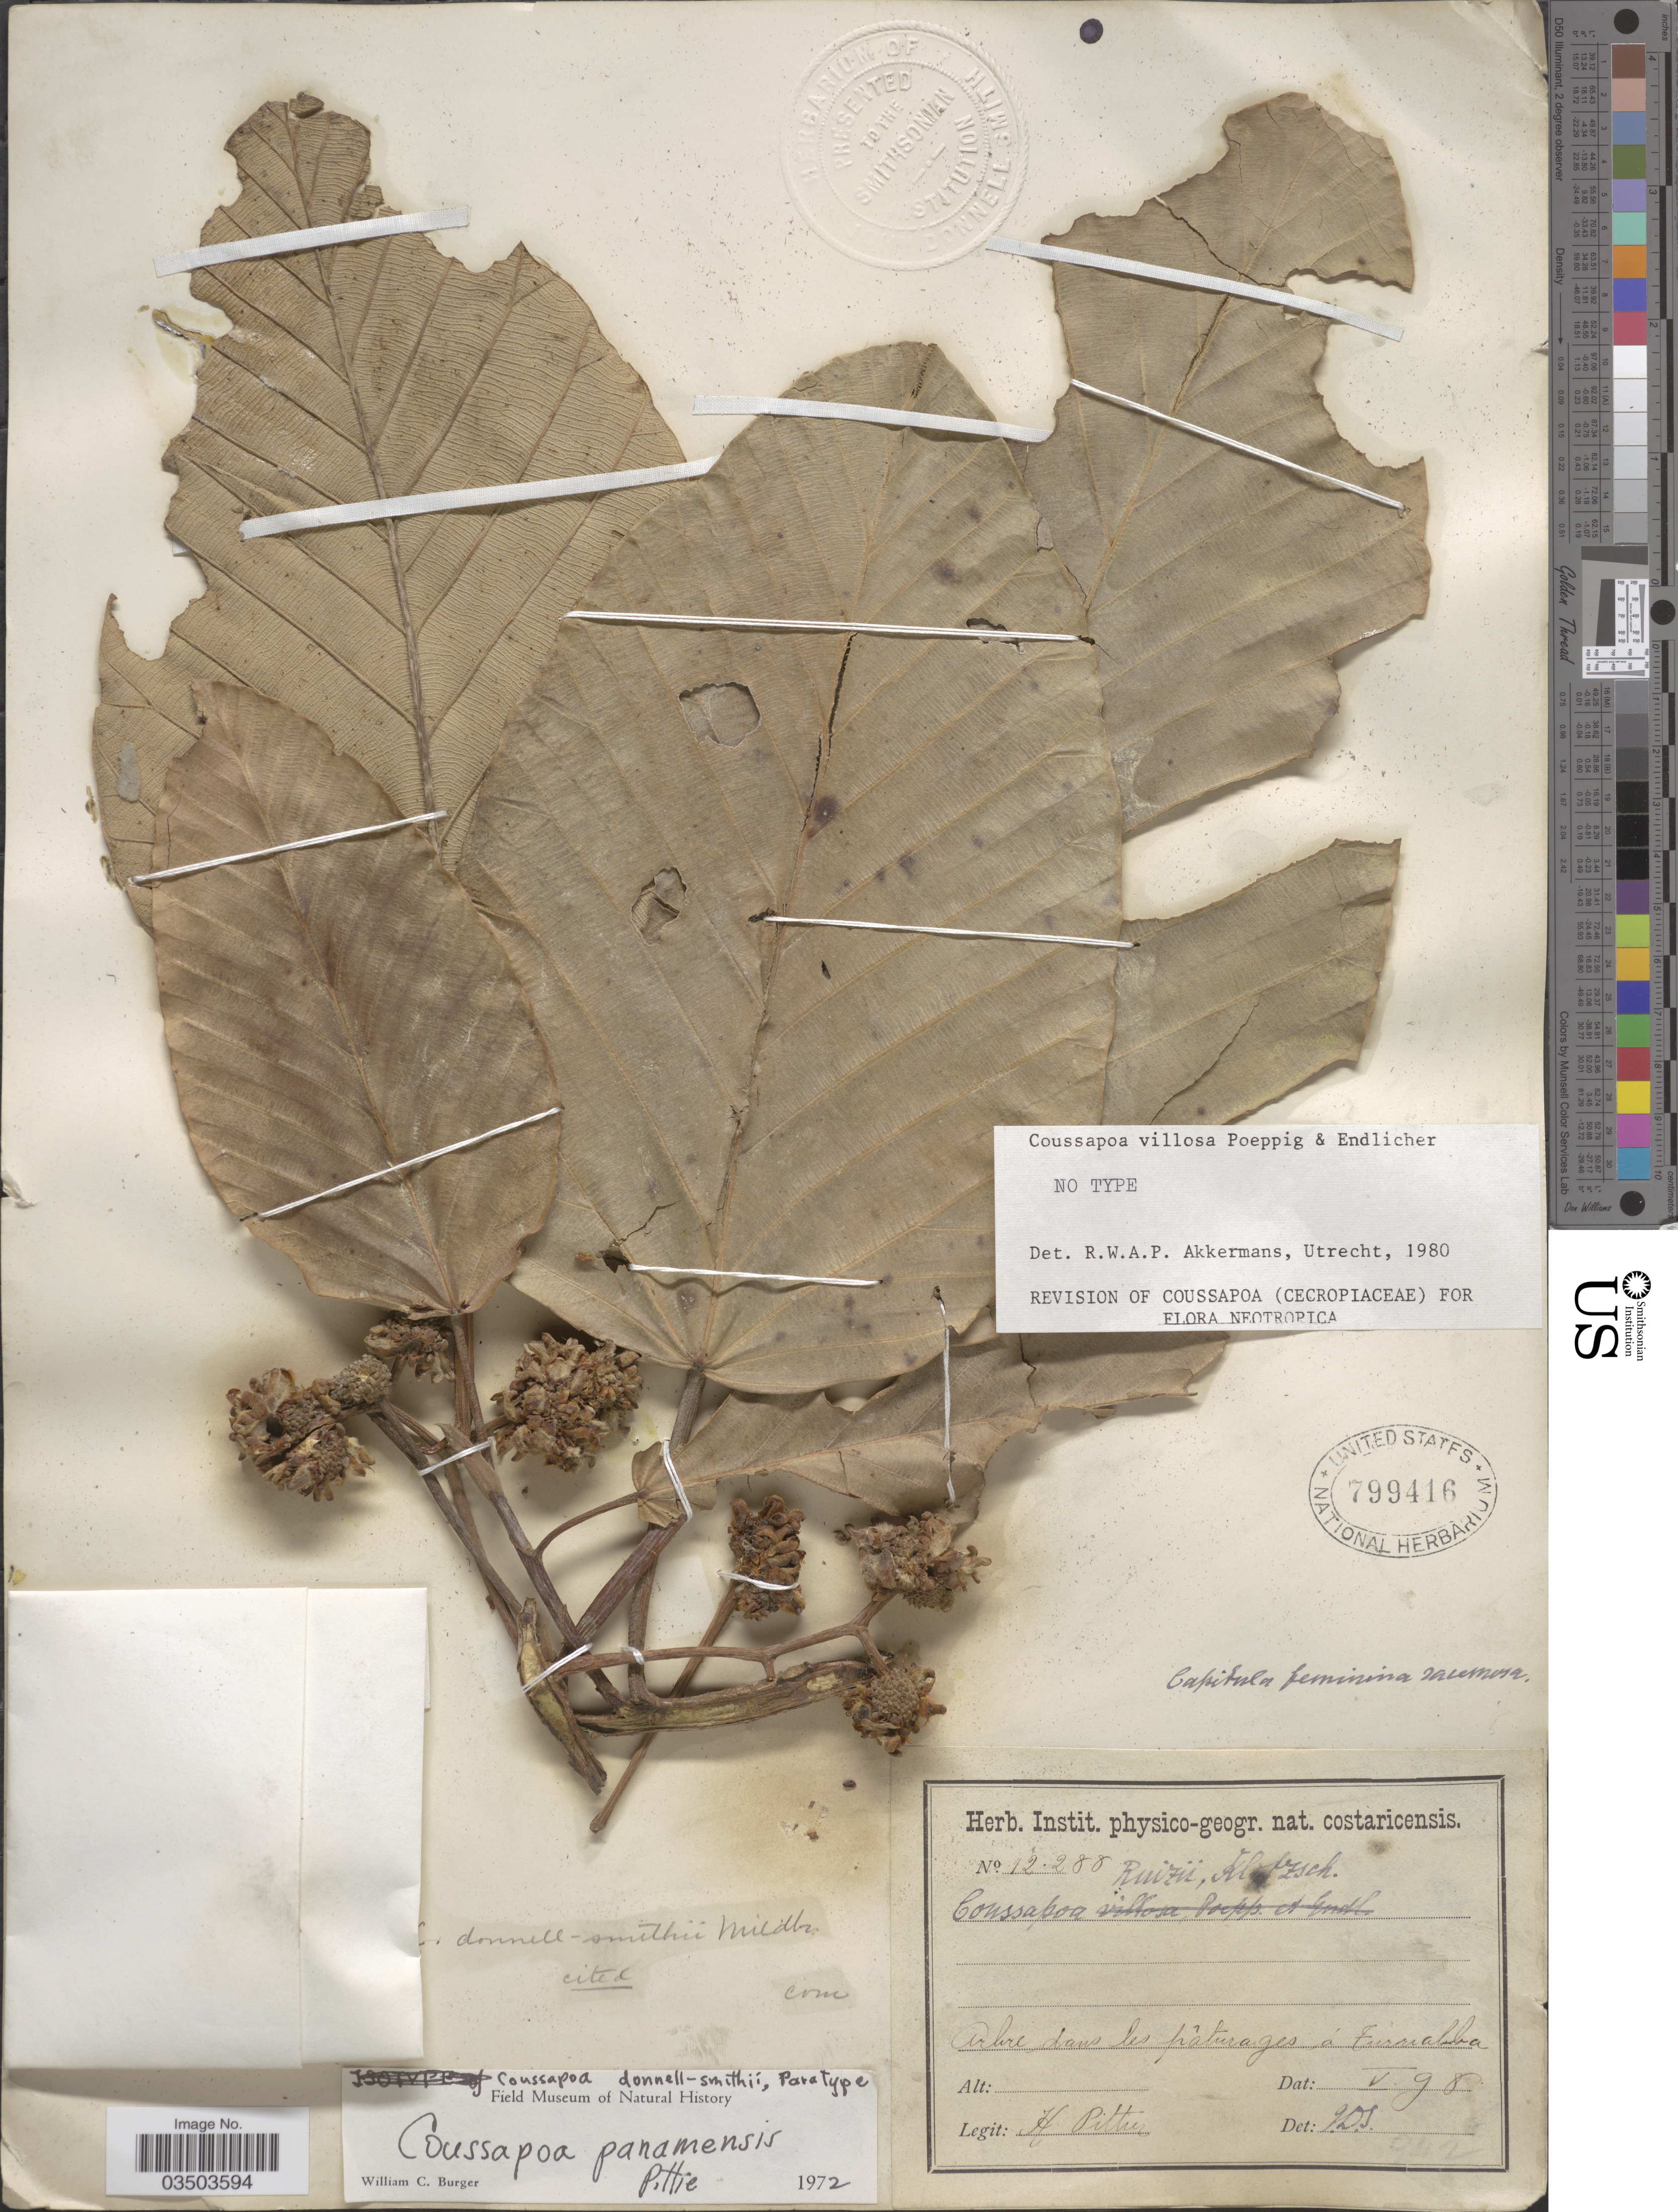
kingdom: Plantae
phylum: Tracheophyta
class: Magnoliopsida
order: Rosales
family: Urticaceae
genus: Coussapoa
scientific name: Coussapoa villosa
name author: Poepp. & Endl.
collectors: H. F. Pittier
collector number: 12288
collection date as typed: Transcribed d/m/y: /5/98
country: Costa Rica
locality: Arbre dans les pâturages, á Turrialba.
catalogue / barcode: US 799416